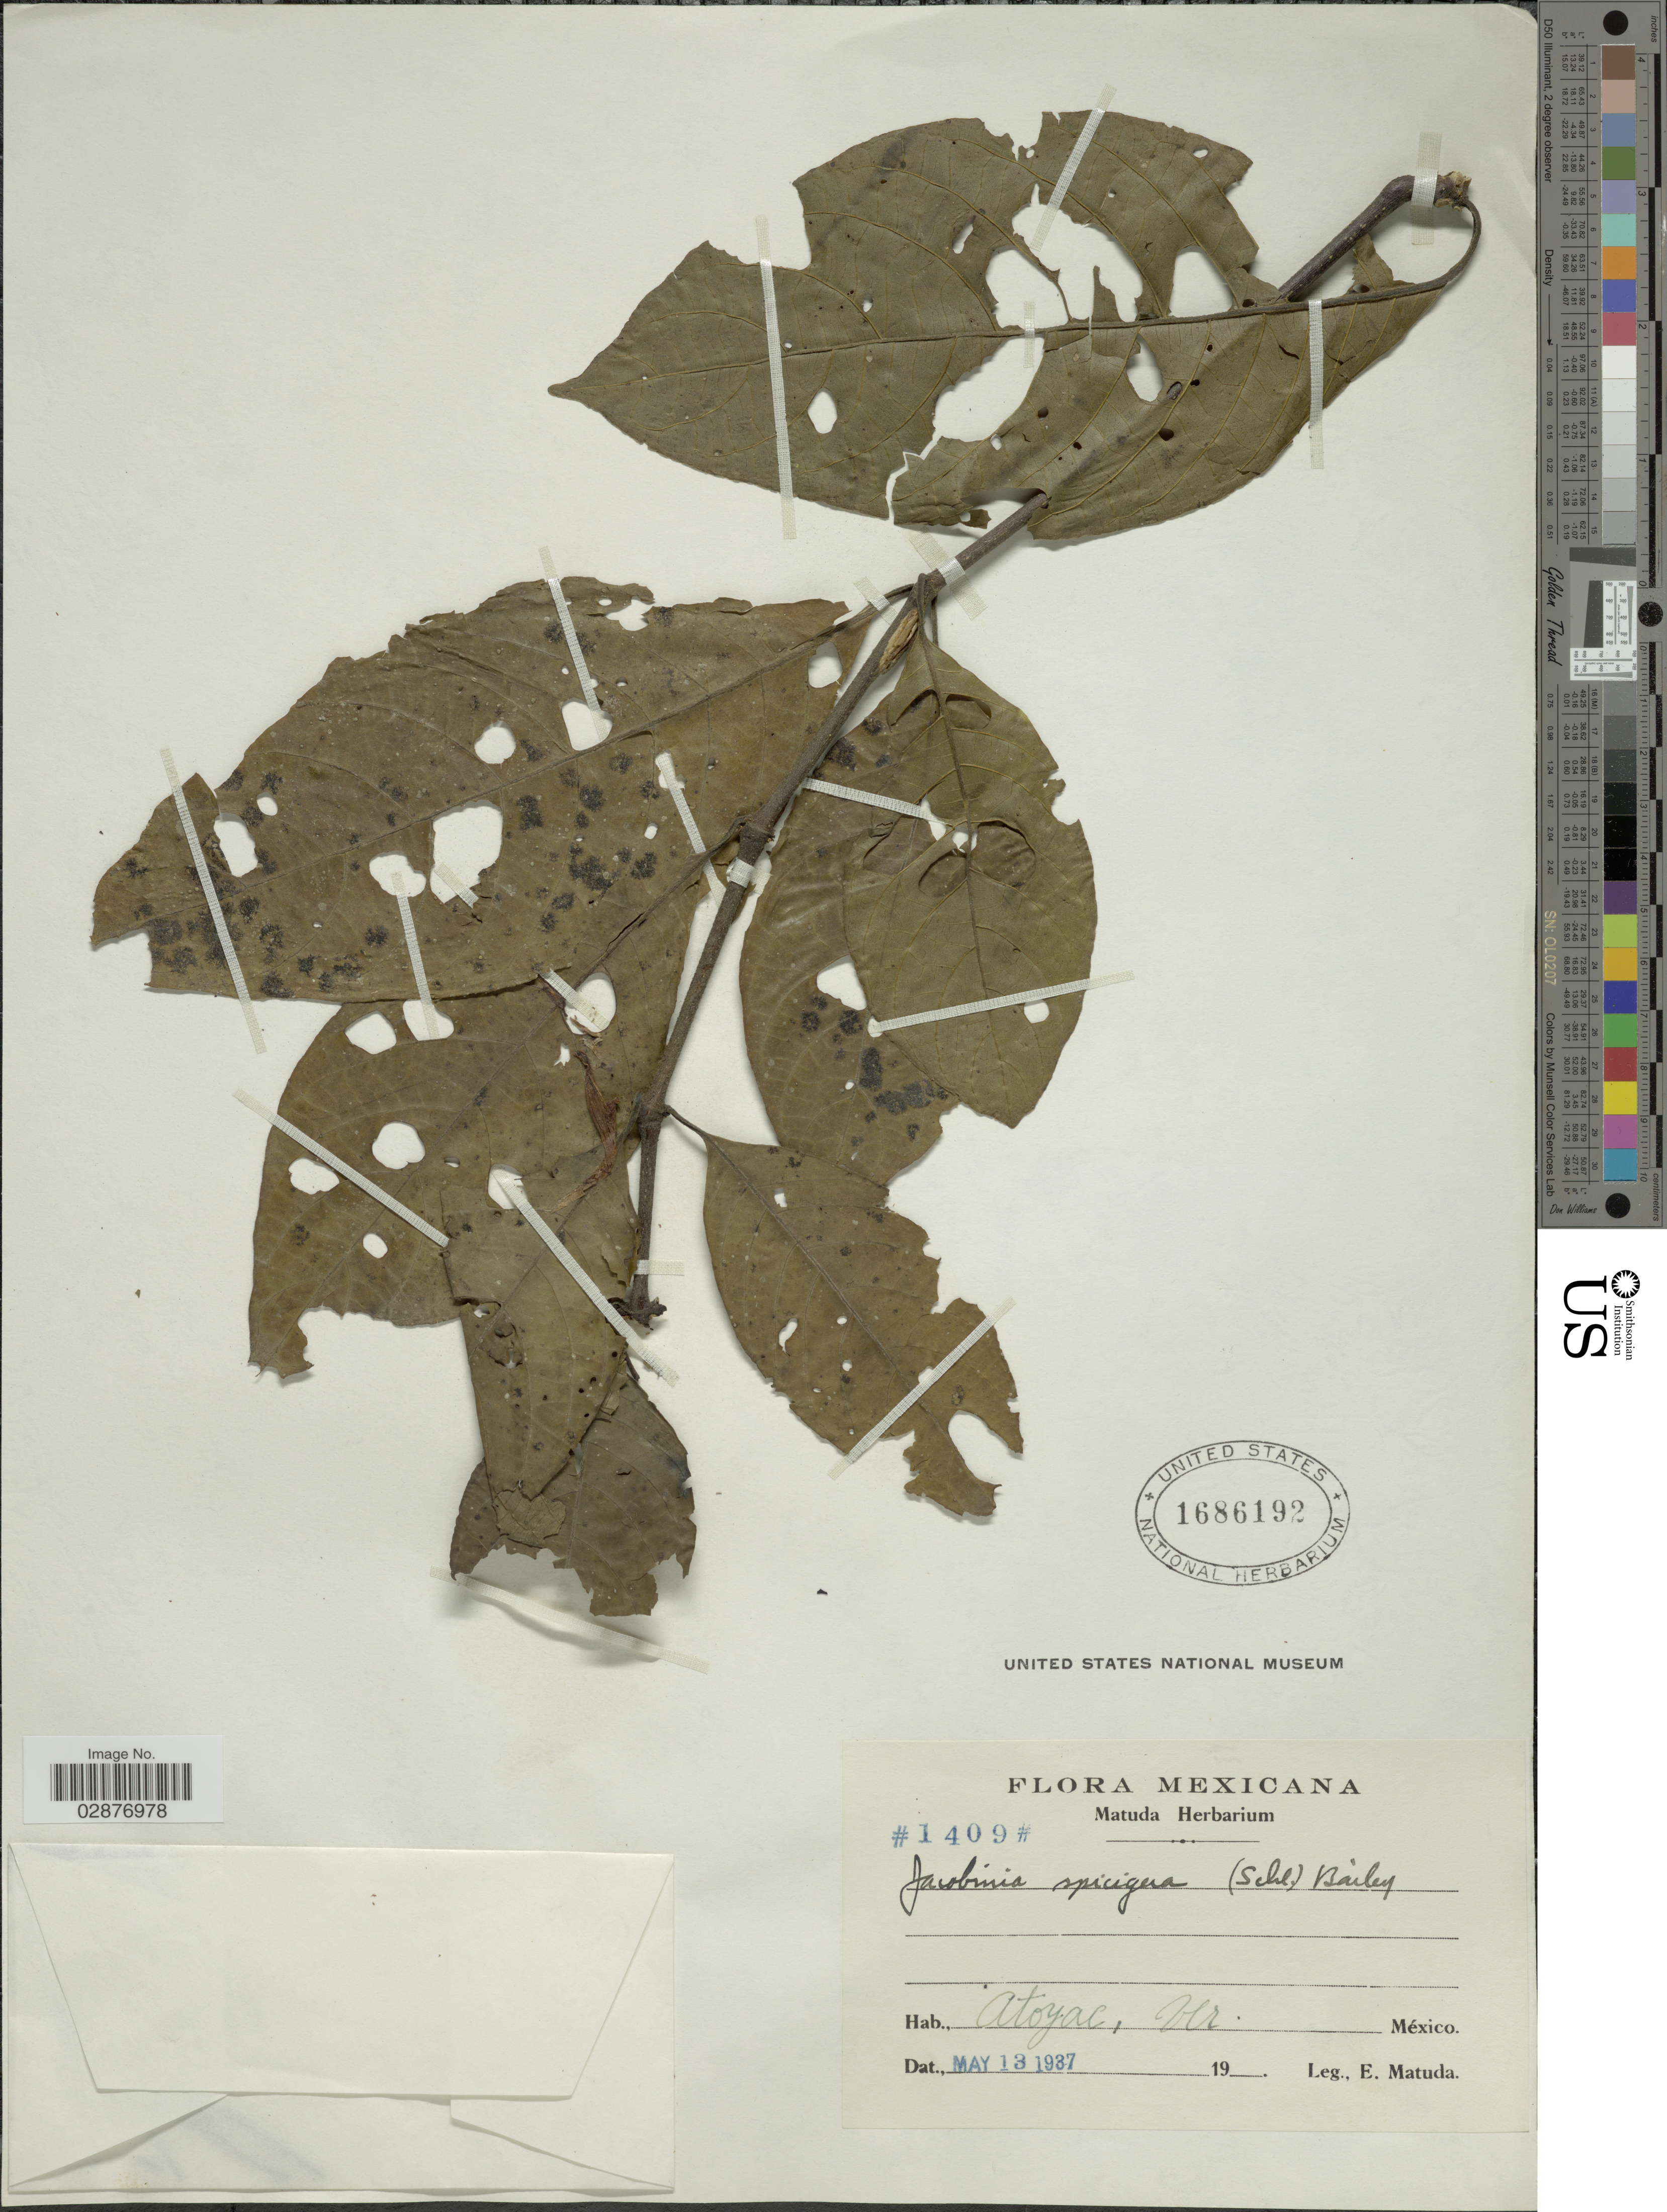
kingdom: Plantae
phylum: Tracheophyta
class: Magnoliopsida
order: Lamiales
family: Acanthaceae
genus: Justicia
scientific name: Justicia spicigera 'Sidicaro'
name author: Schltdl.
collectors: E. Matuda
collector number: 1409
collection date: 1937-05-13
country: Mexico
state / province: Veracruz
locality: Atoyac, Ver.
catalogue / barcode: US 1686192